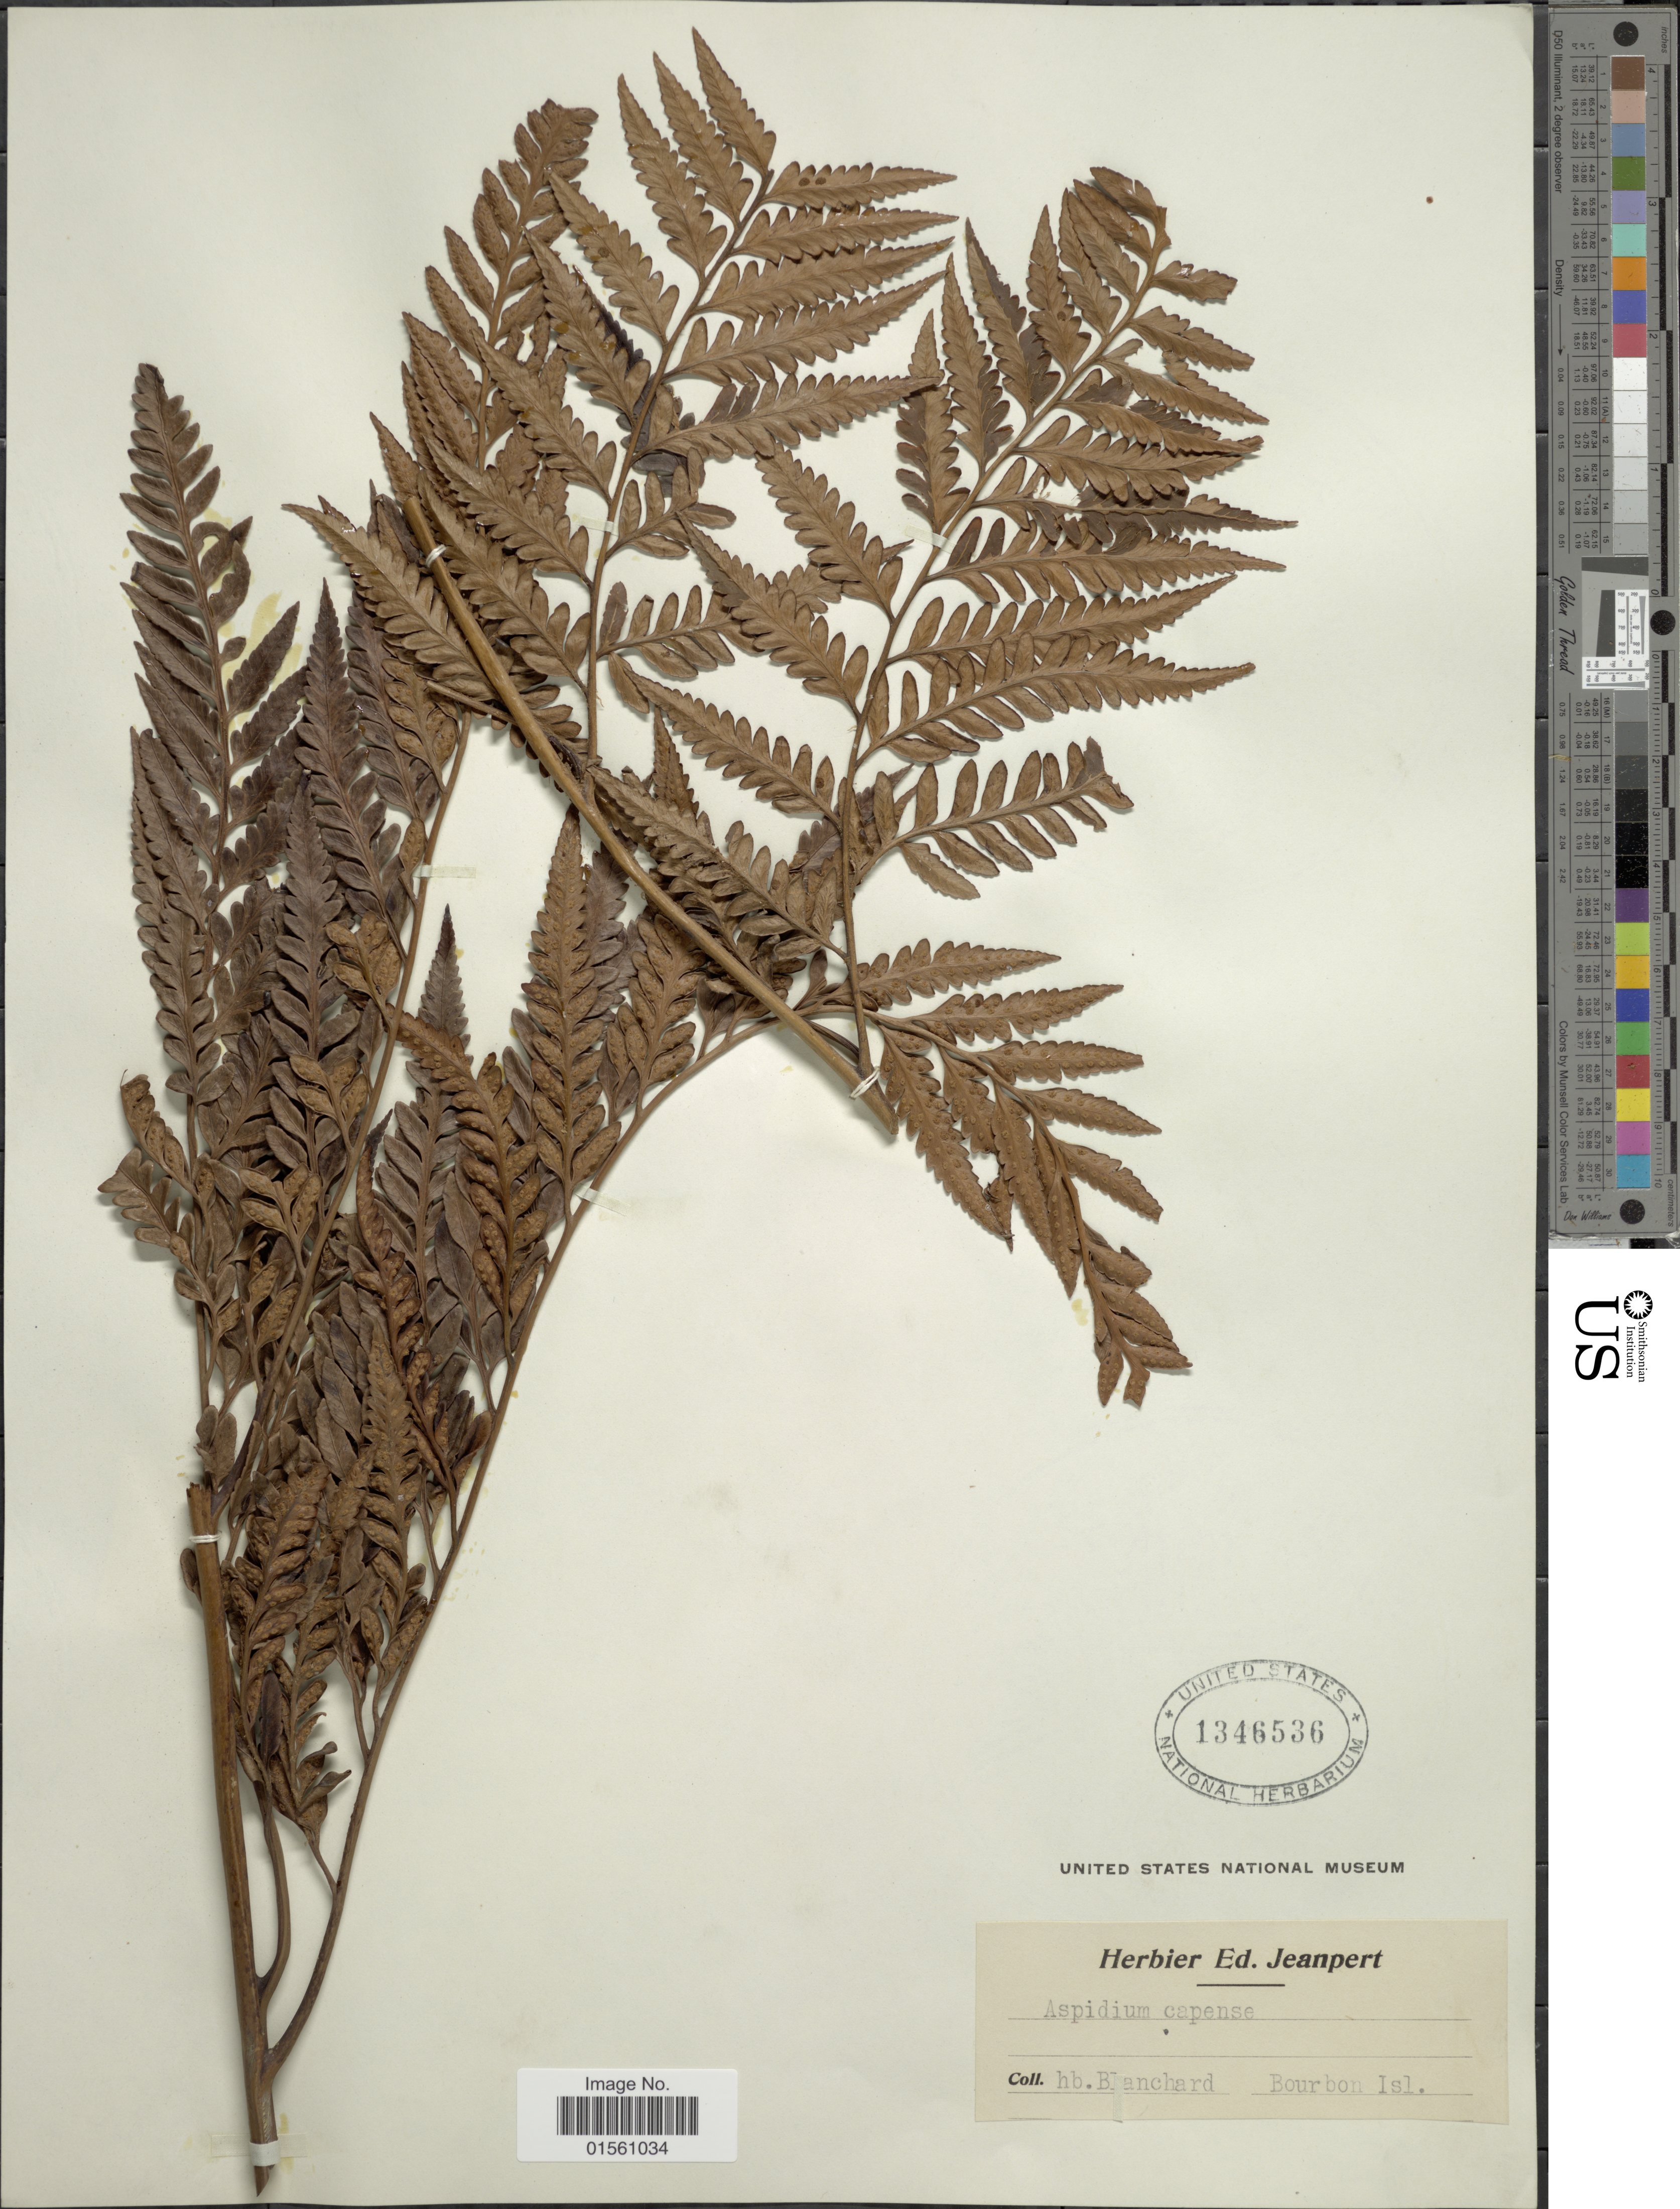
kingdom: Plantae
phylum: Tracheophyta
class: Polypodiopsida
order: Polypodiales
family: Dryopteridaceae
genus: Rumohra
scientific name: Rumohra adiantiformis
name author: (G. Forst.) Ching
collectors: ex herb. F. Blanchard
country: Reunion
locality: Bourbon Isl.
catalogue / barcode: US 1346536